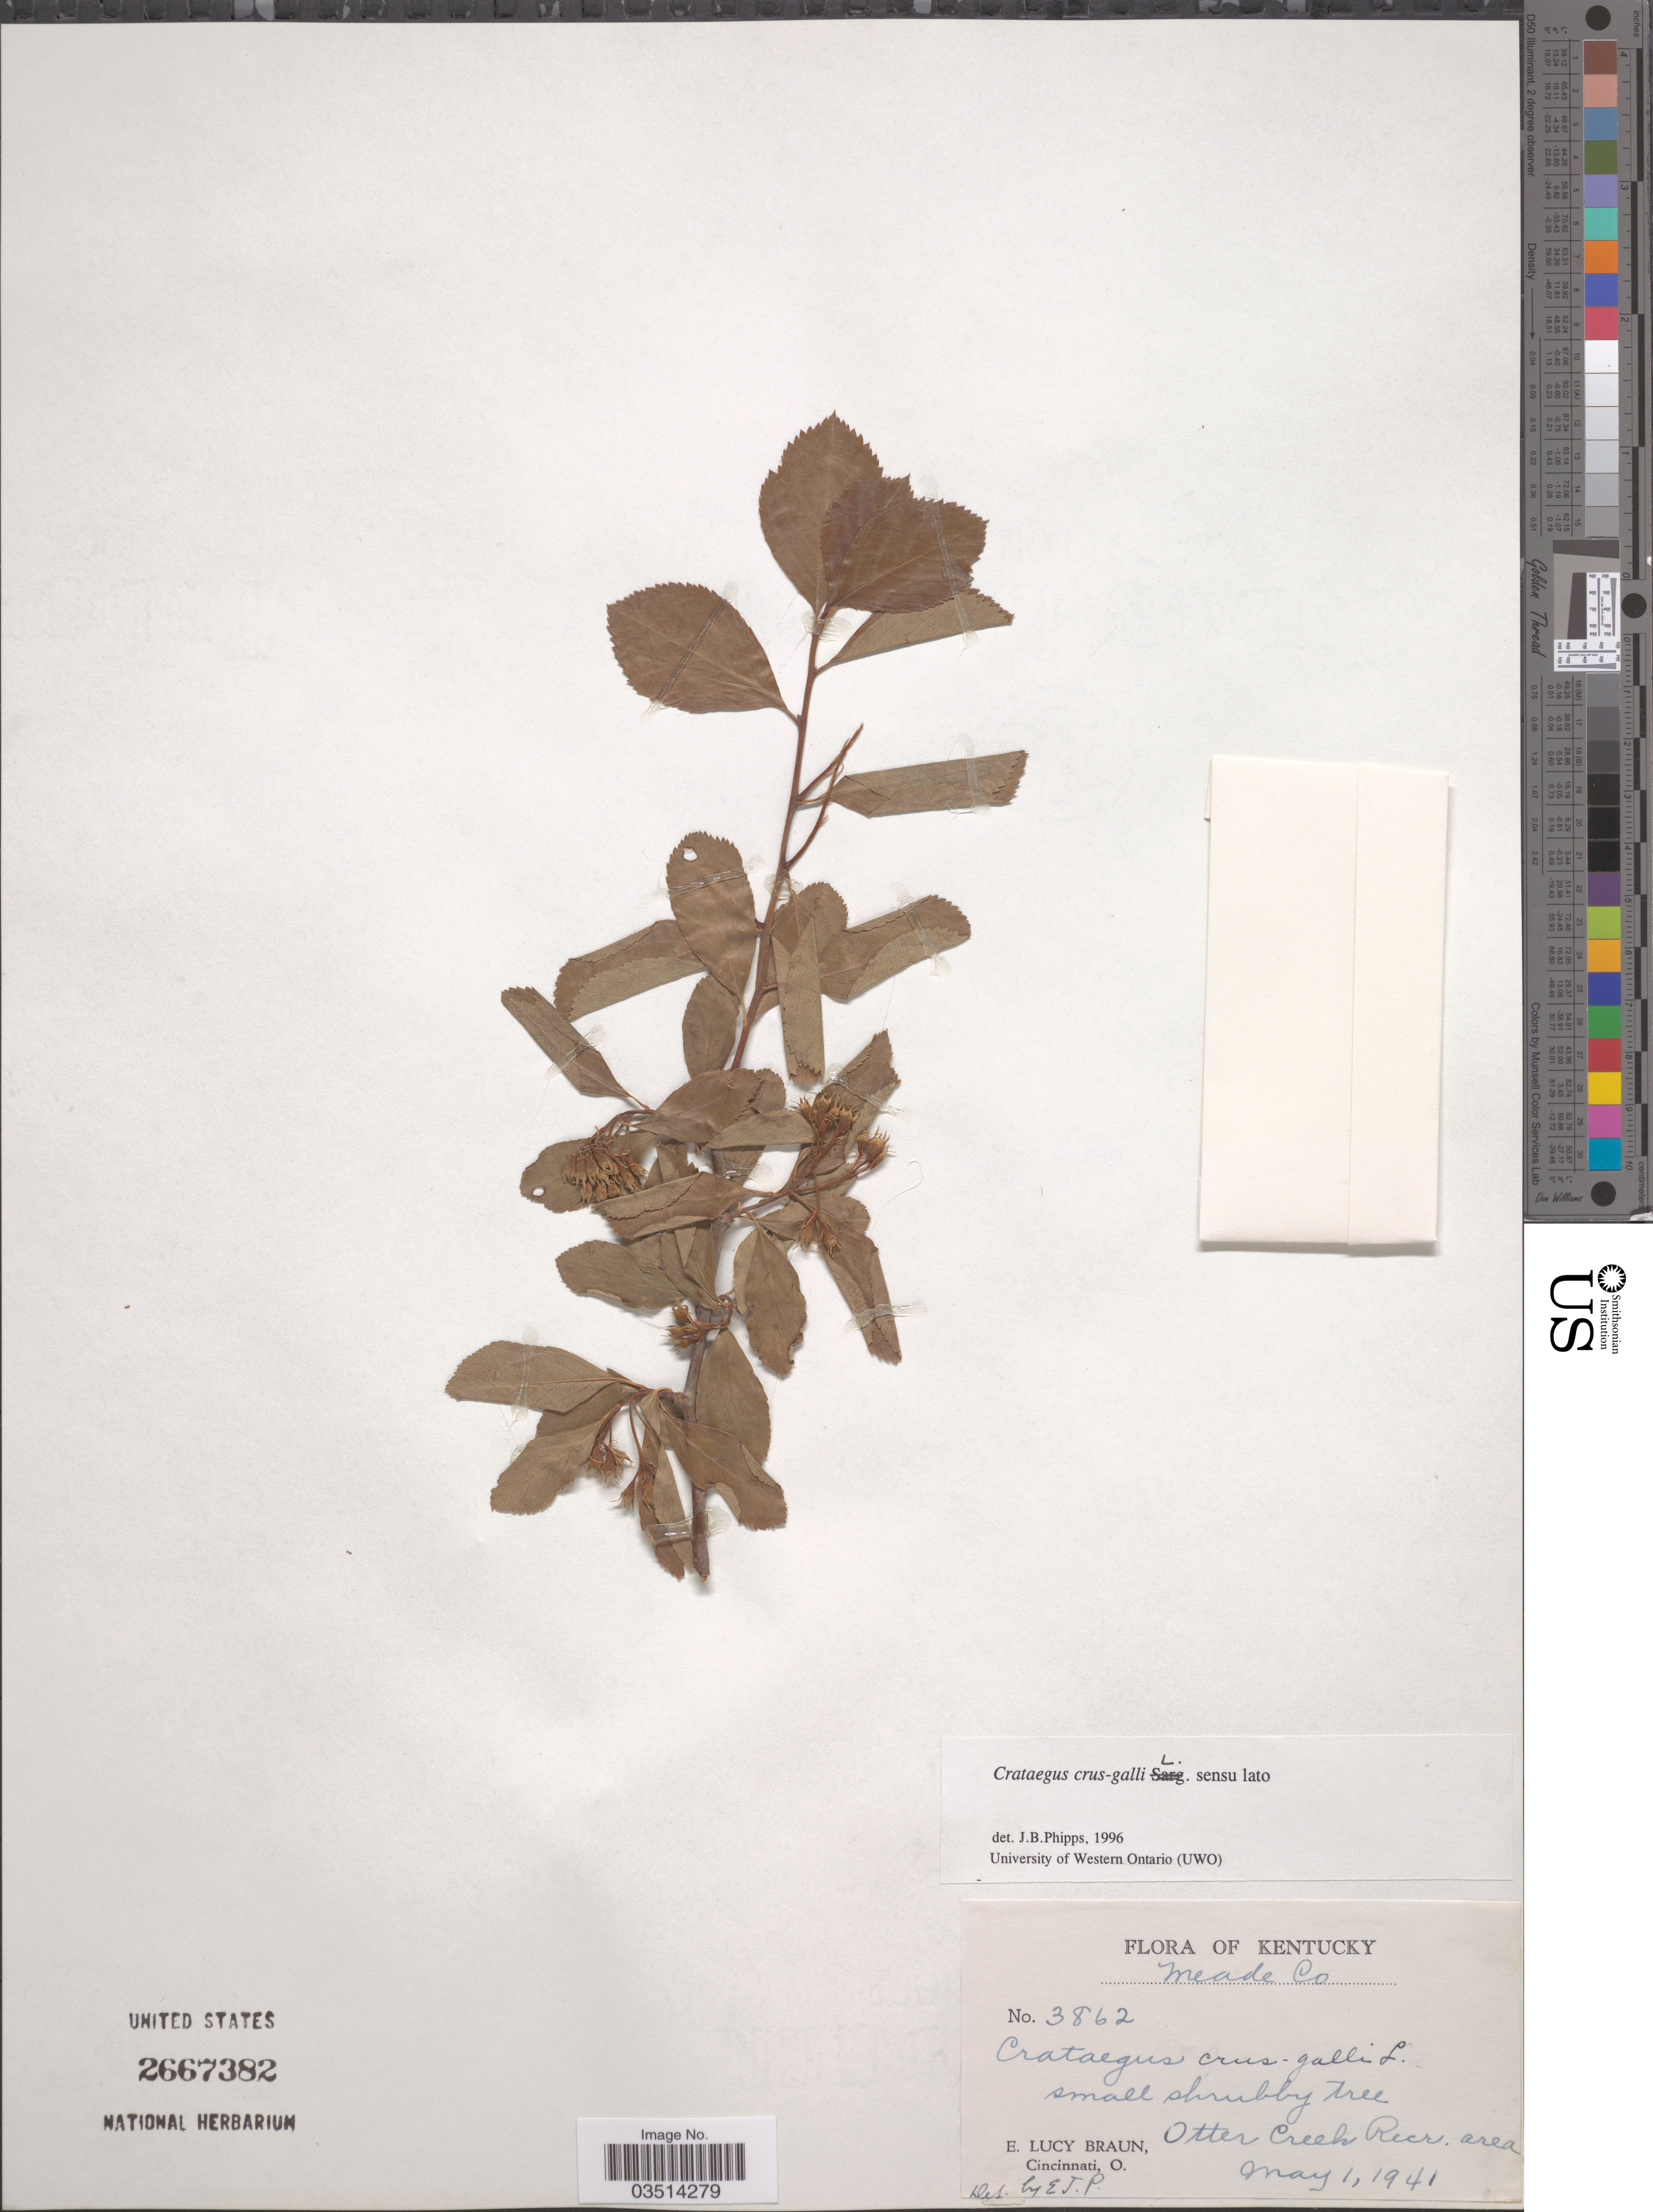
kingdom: Plantae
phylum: Tracheophyta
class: Magnoliopsida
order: Rosales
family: Rosaceae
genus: Crataegus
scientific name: Crataegus crus-galli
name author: L.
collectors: E. L. Braun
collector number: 3862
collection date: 1941-05-01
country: United States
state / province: Kentucky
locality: Meade Co. Otter Creek Recr. area.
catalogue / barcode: US 2667382